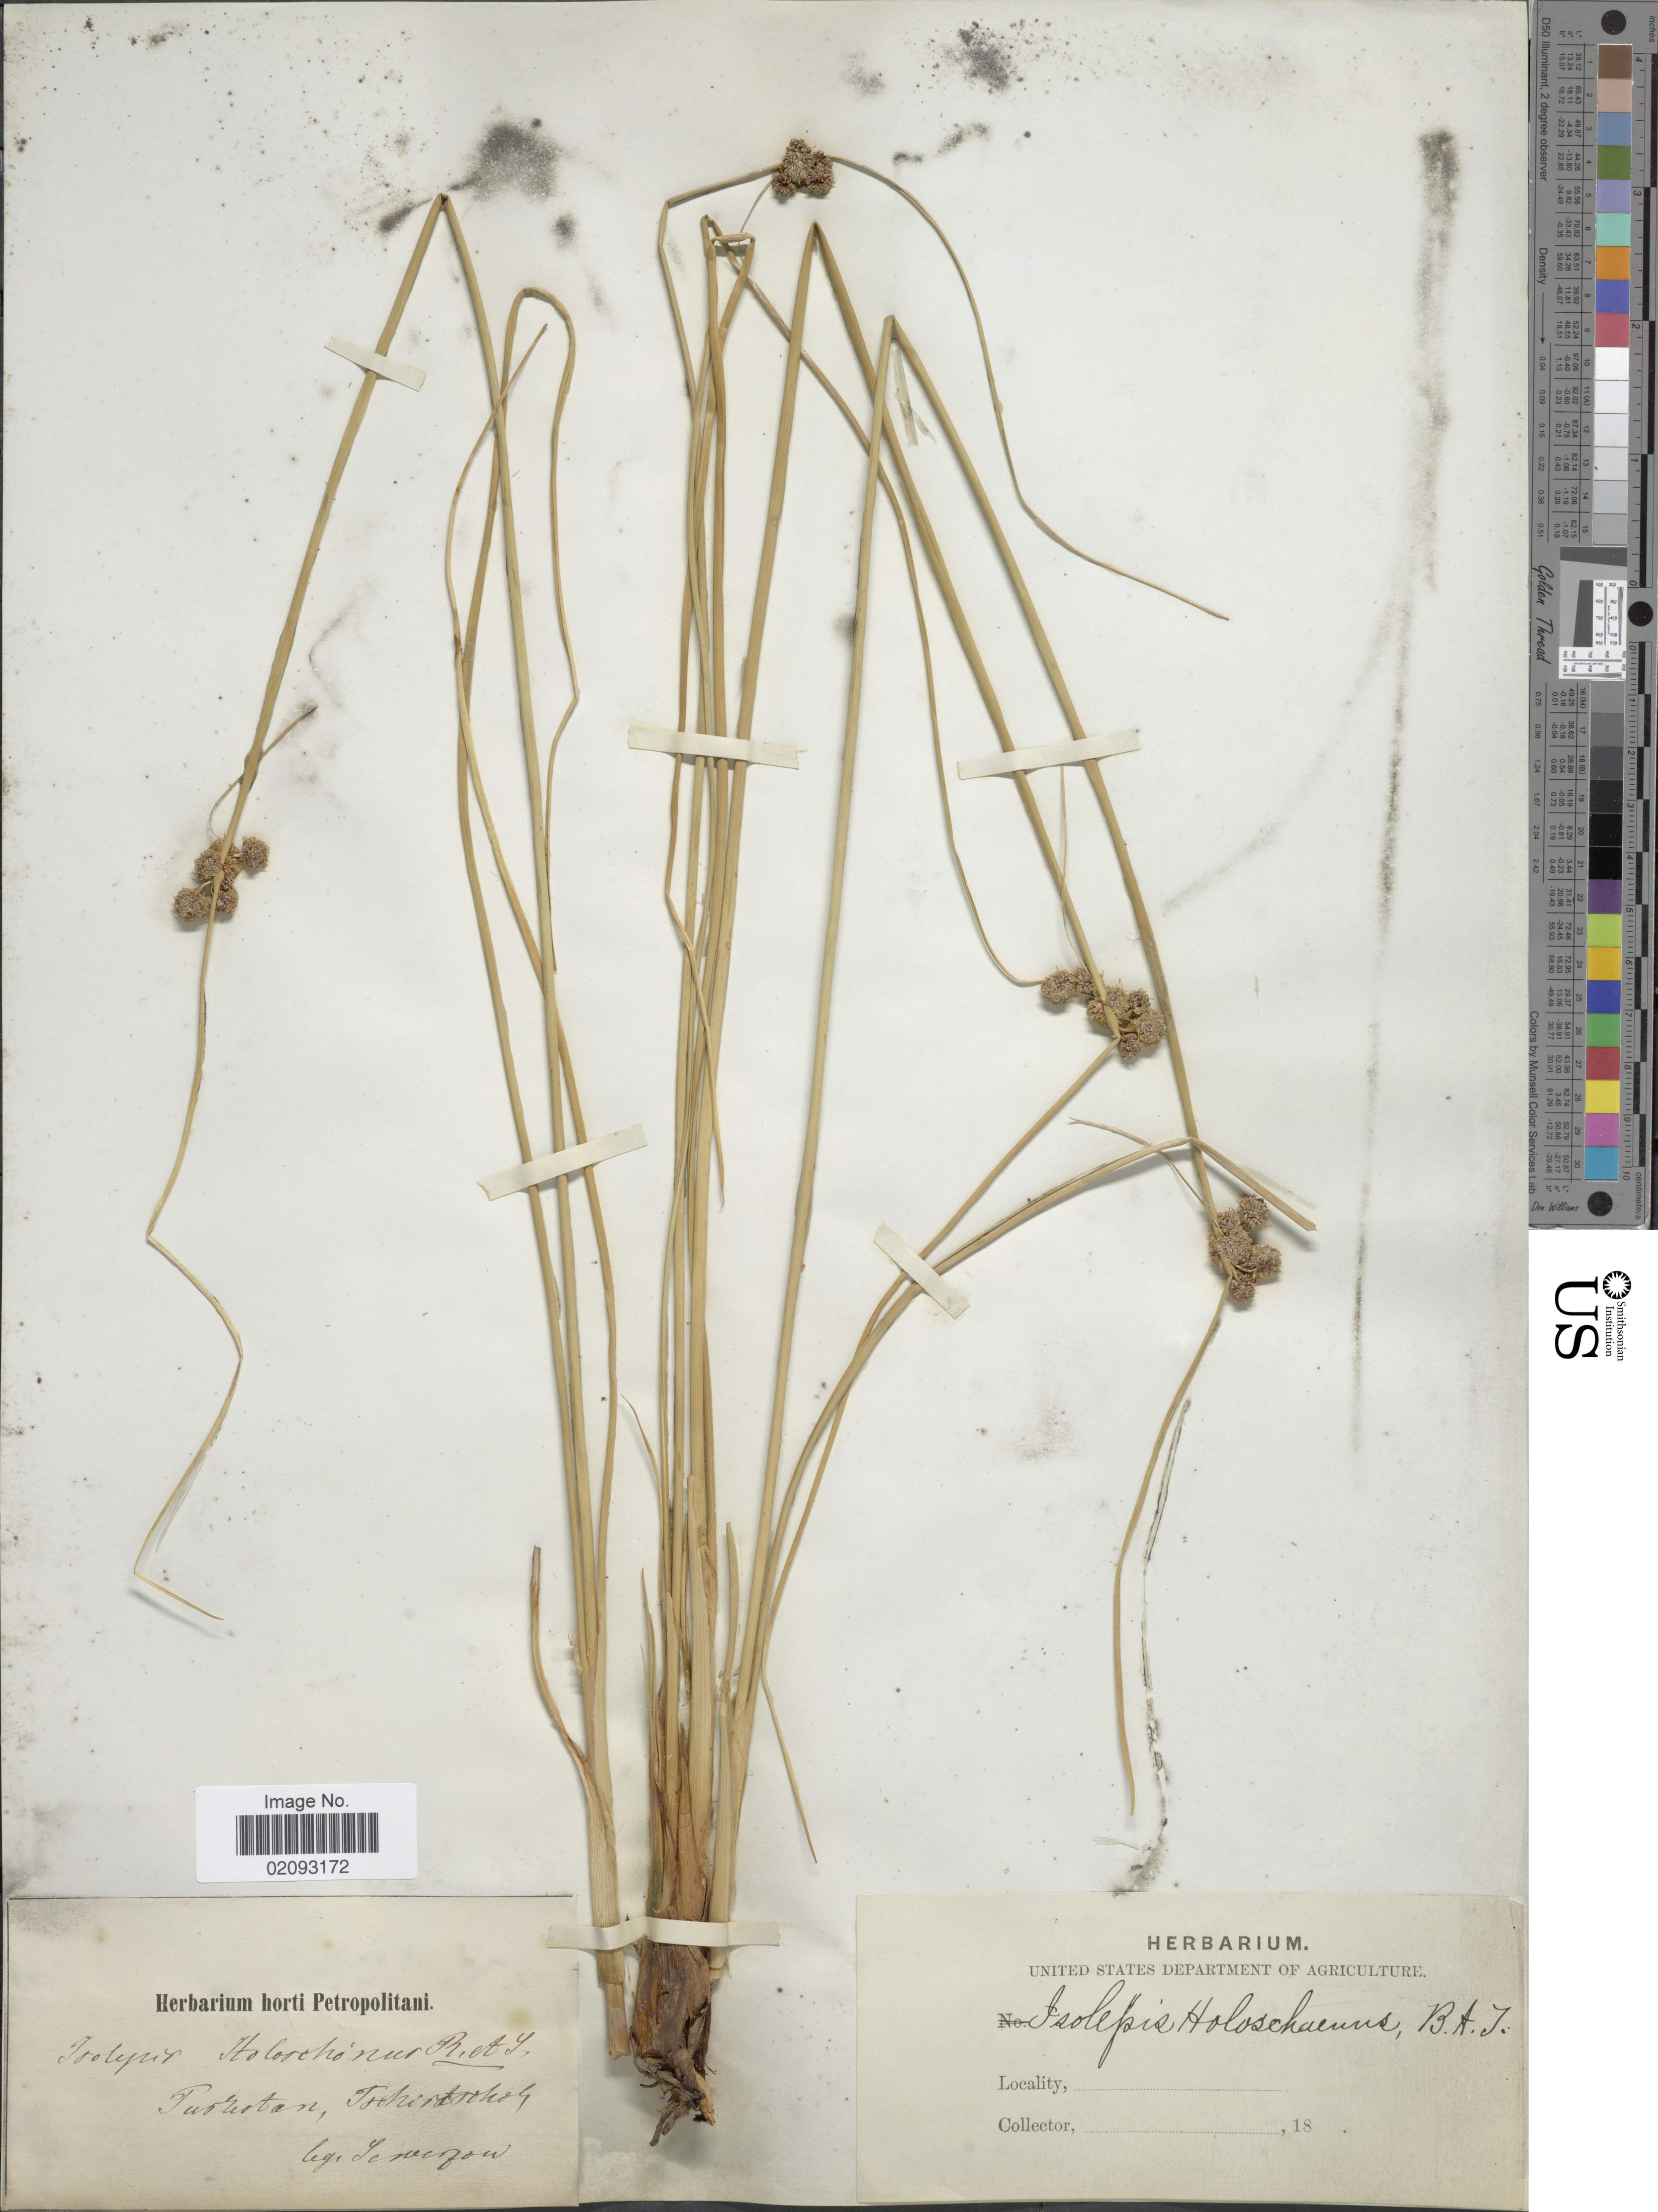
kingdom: Plantae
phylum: Tracheophyta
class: Liliopsida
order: Poales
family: Cyperaceae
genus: Scirpoides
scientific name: Scirpoides holoschoenus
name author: (L.) Soják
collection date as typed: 18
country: Kazakhstan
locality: Turkestan